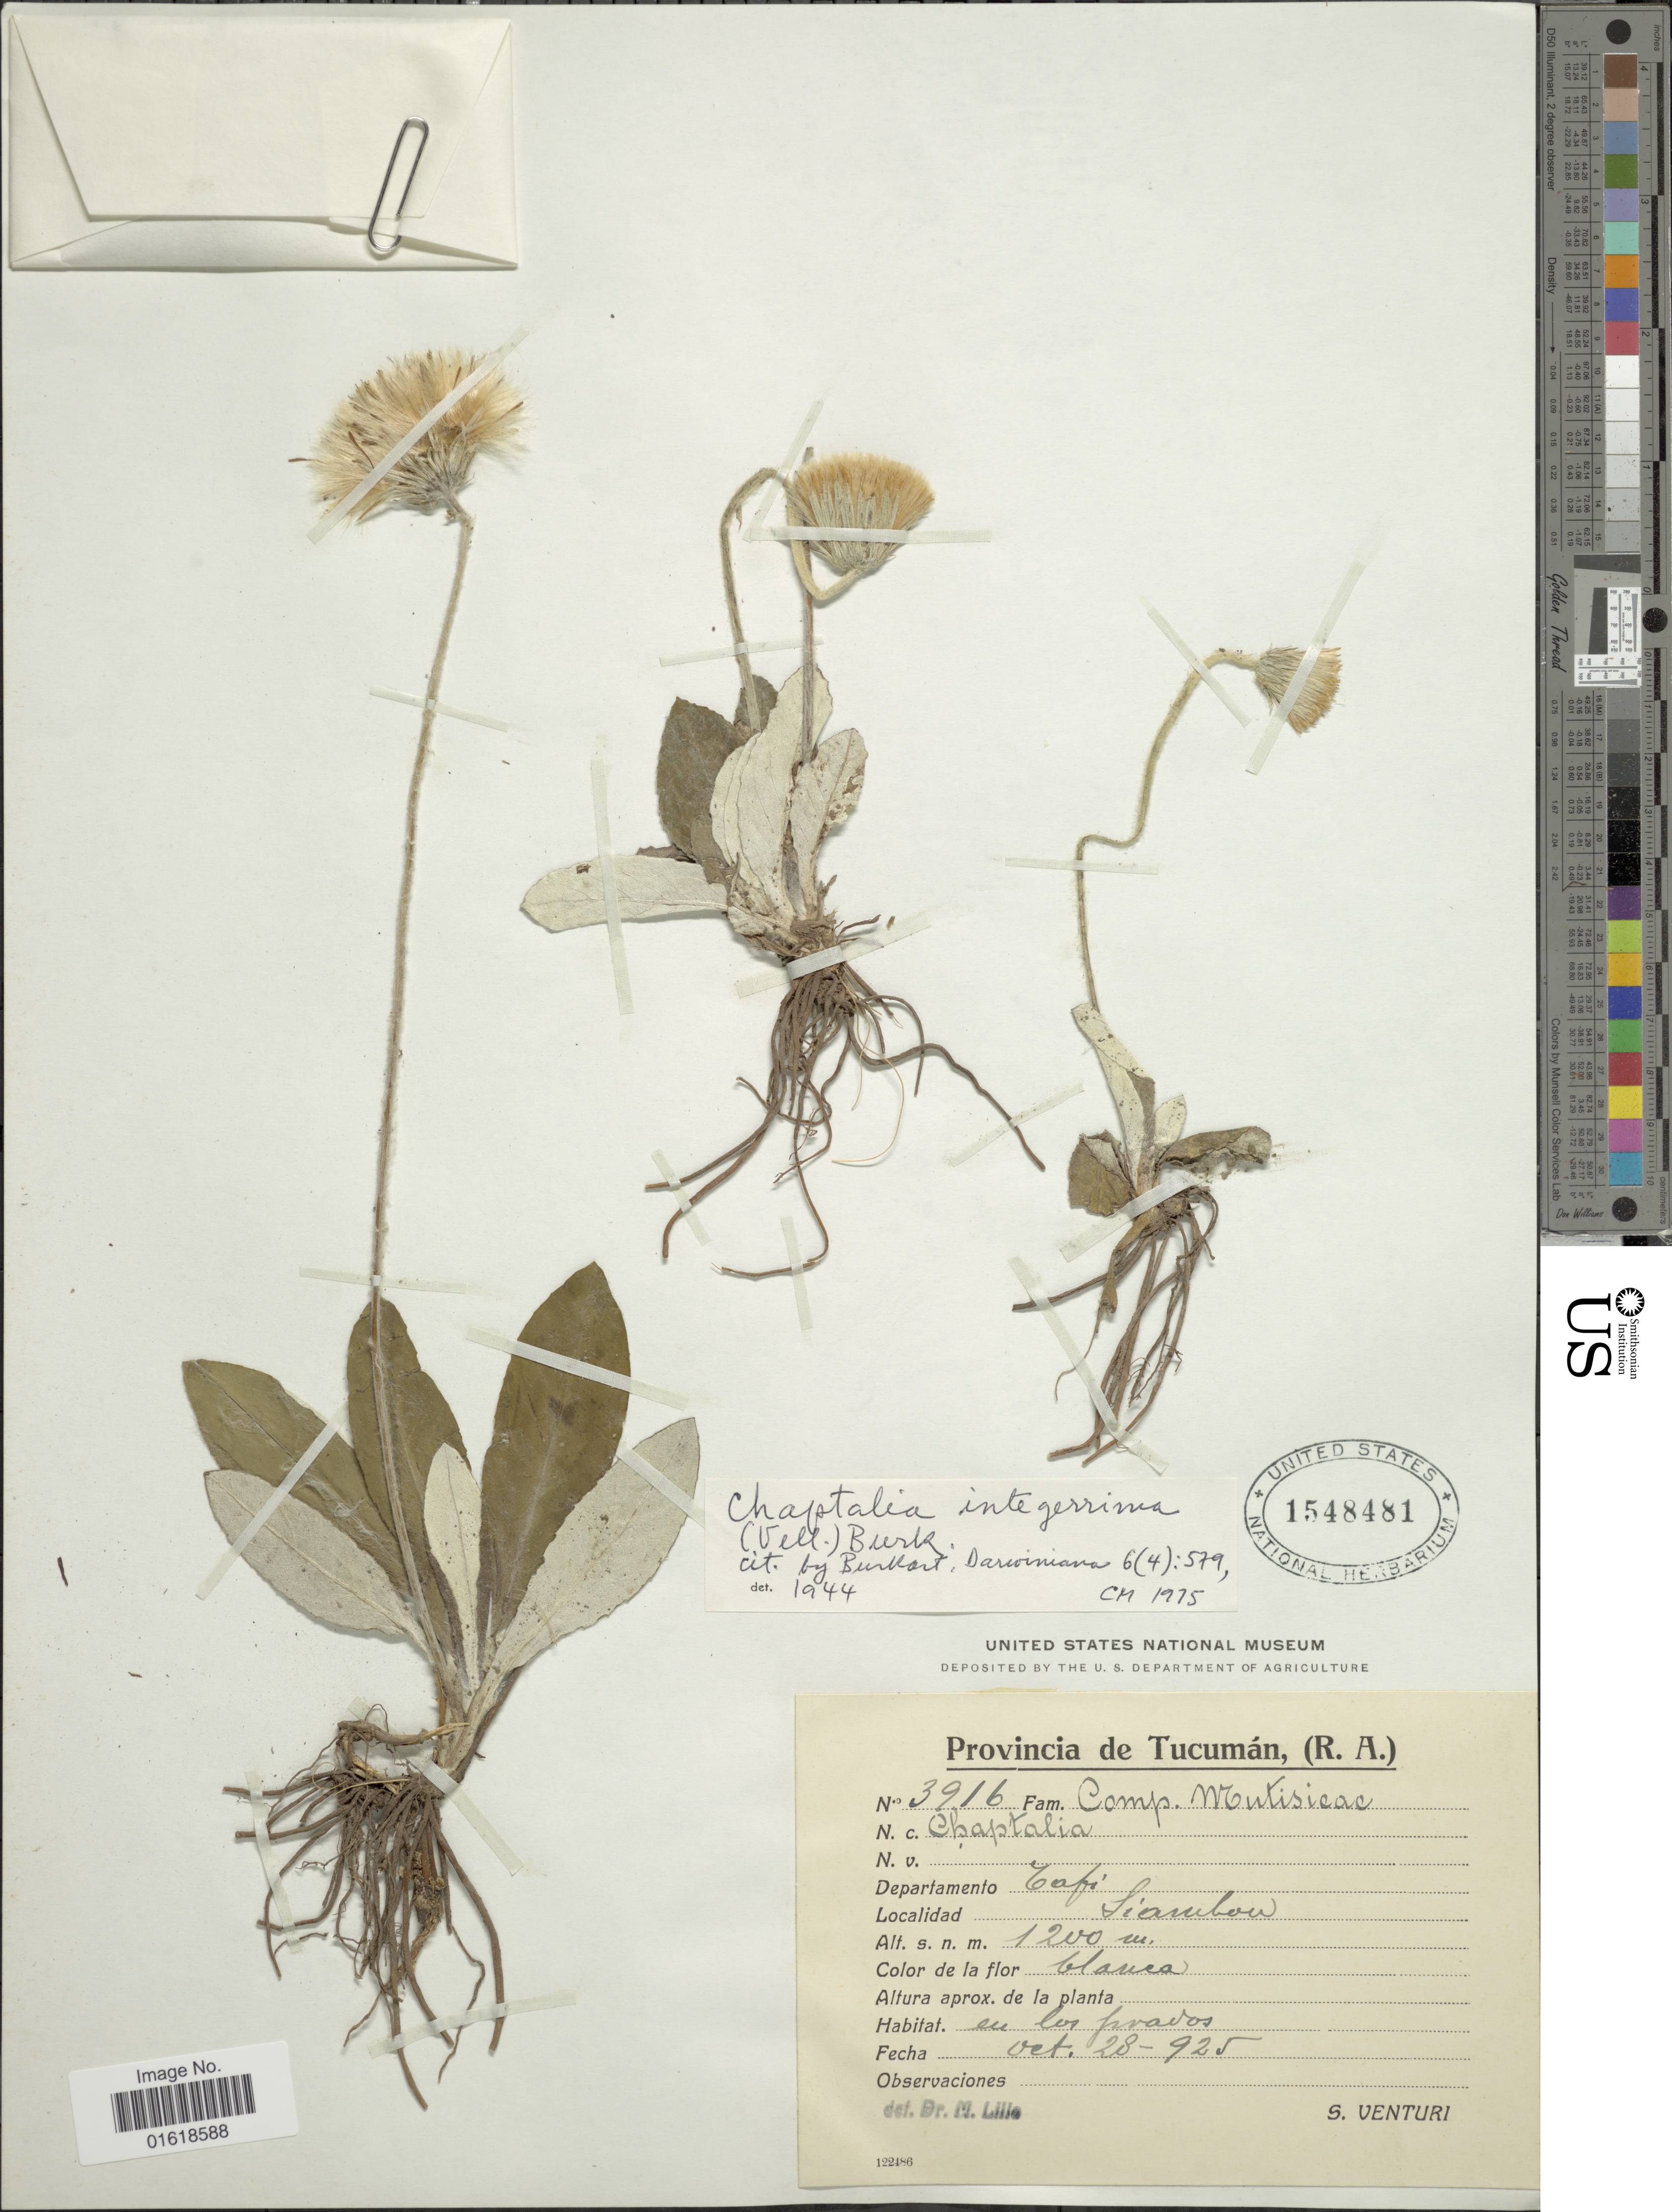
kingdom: Plantae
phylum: Tracheophyta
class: Magnoliopsida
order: Asterales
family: Asteraceae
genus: Chaptalia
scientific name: Chaptalia integerrima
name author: (Vell.) Burkart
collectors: S. Venturi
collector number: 3916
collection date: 1925-10-28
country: Argentina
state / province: Tucumán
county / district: Tafí Viejo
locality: Siambón.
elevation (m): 1200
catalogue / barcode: US 1548481